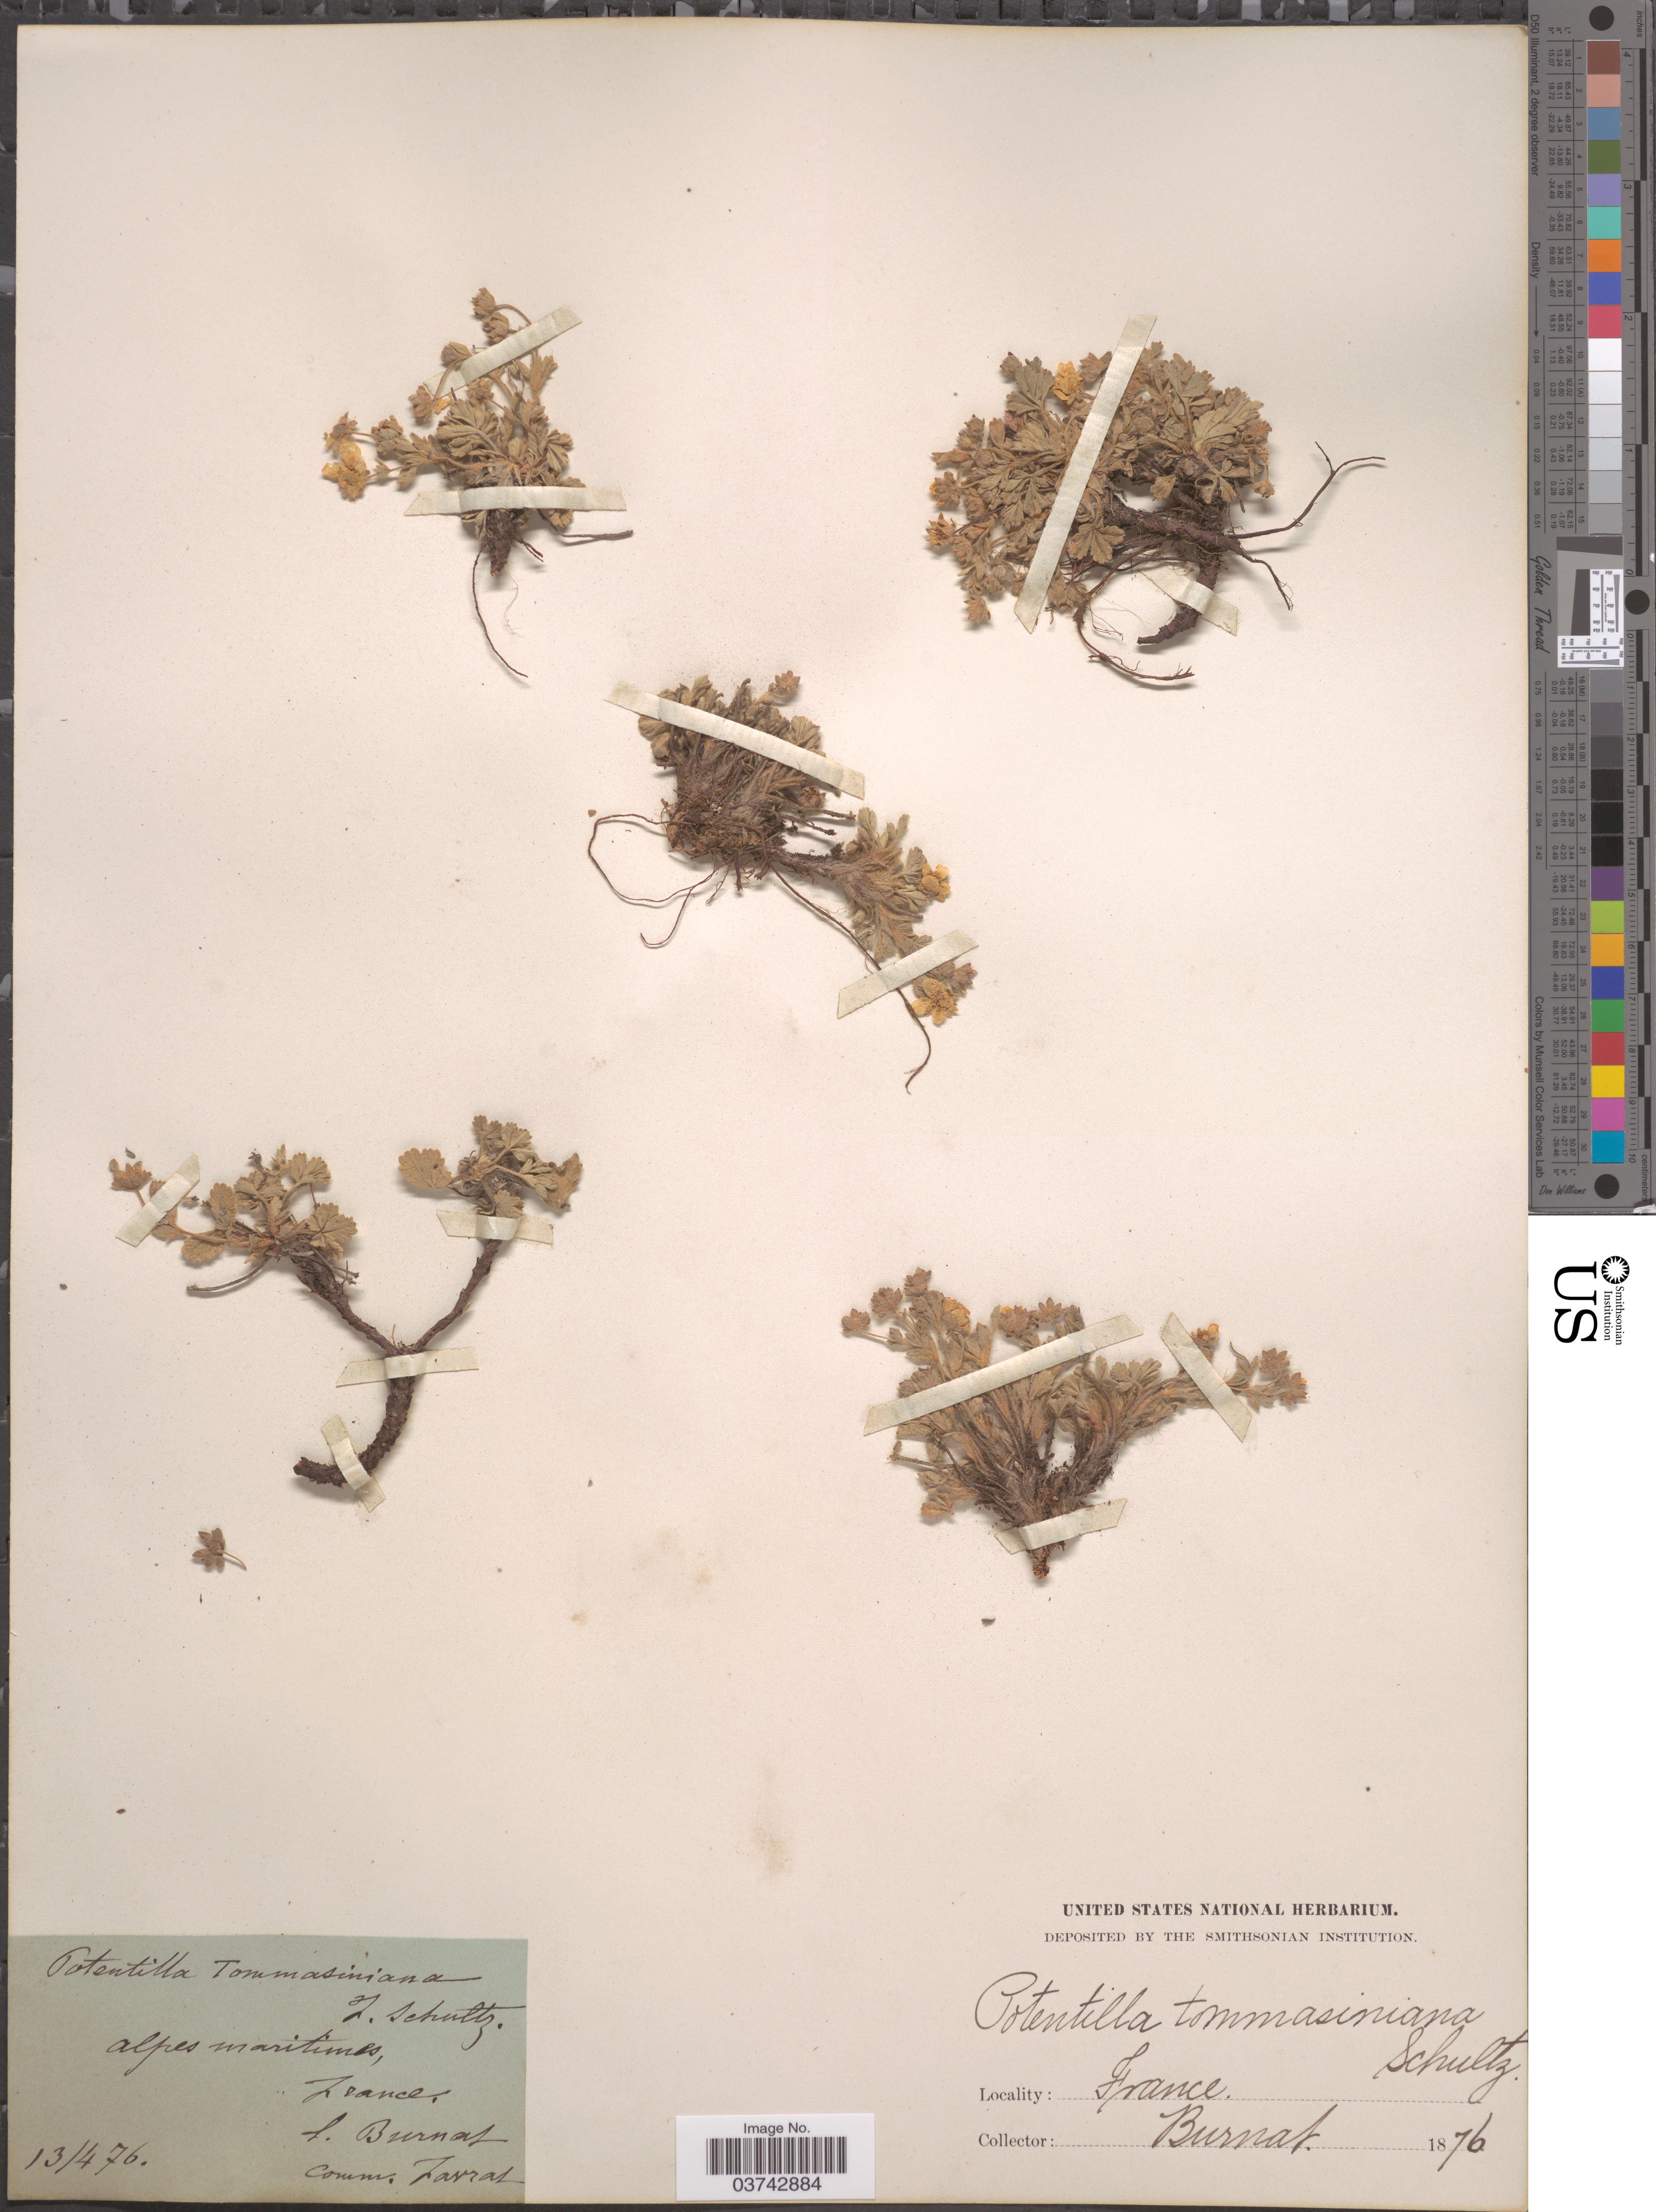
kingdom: Plantae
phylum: Tracheophyta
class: Magnoliopsida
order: Rosales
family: Rosaceae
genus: Potentilla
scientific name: Potentilla tomasiniana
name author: F.W. Schultz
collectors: Burnat, J.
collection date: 1876-04-13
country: France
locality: Alpes Maritimes.